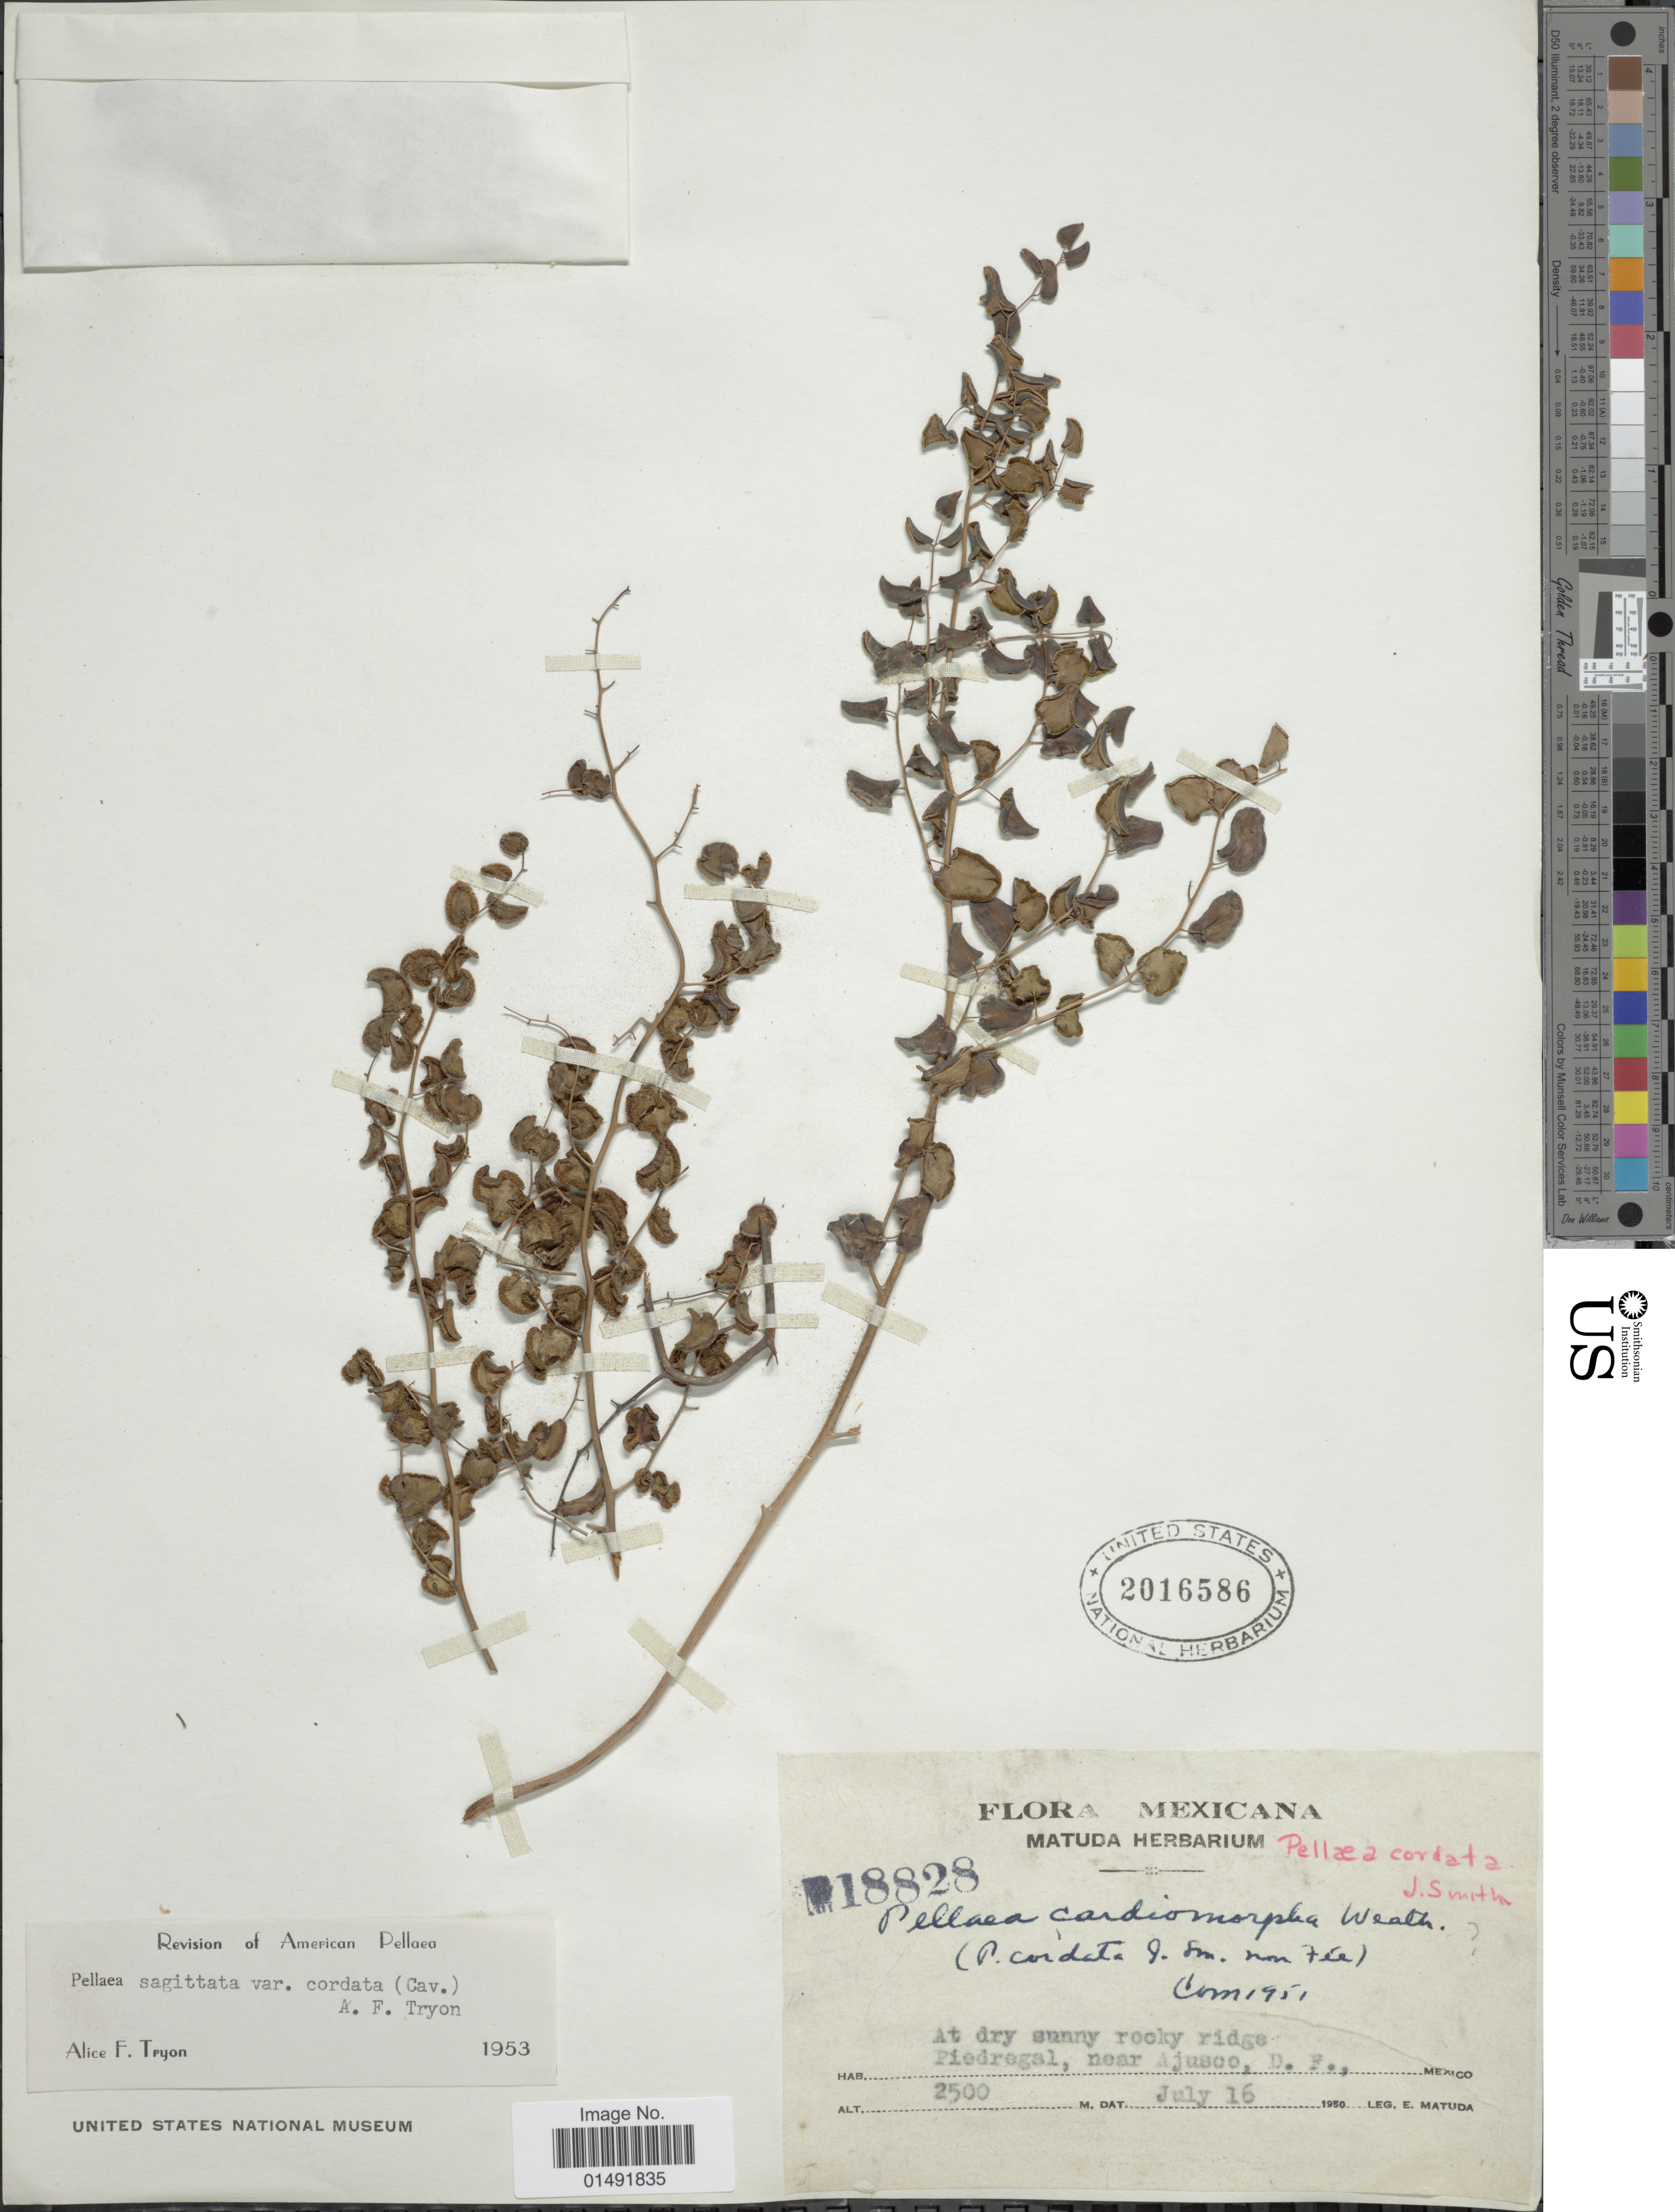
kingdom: Plantae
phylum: Tracheophyta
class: Polypodiopsida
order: Polypodiales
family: Pteridaceae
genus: Pellaea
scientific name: Pellaea cordifolia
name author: (Sessé) A.R. Sm.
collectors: E. Matuda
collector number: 18828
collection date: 1950-07-16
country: Mexico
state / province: Distrito Federal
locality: At dry sunny rocky ridge Piedregal, near Ajusco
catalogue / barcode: US 2016586